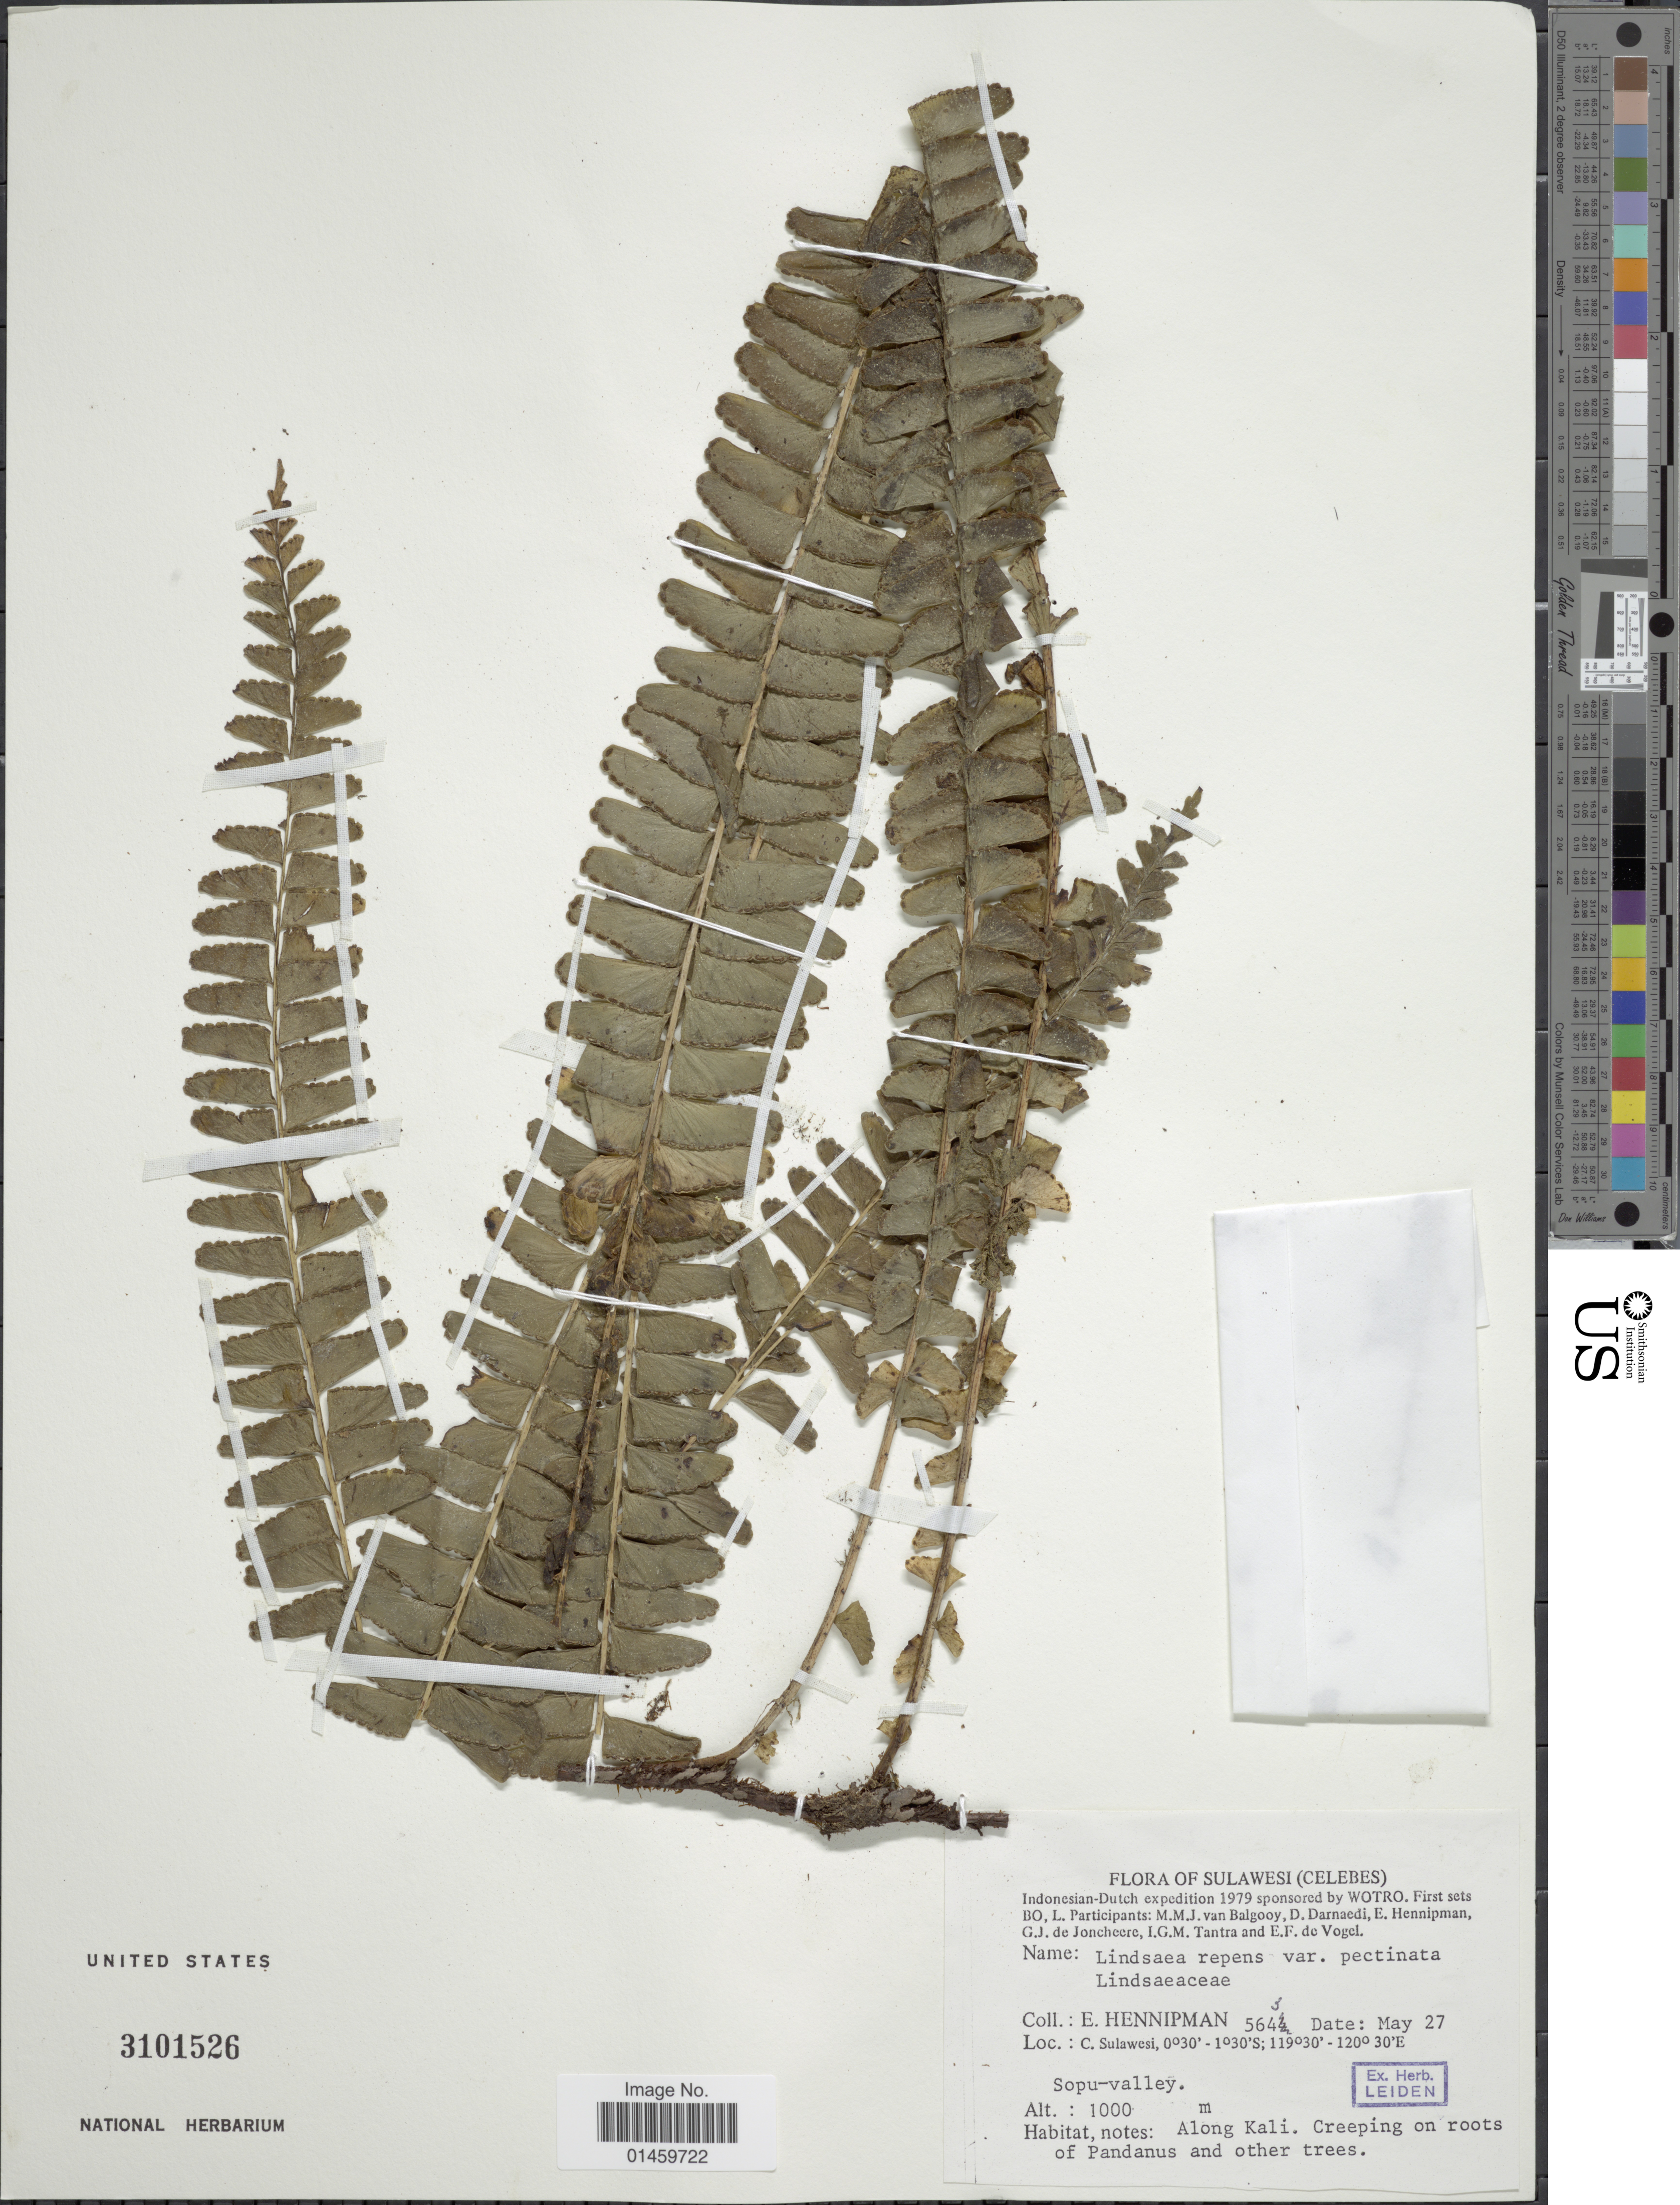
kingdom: Plantae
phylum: Tracheophyta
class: Polypodiopsida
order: Polypodiales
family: Lindsaeaceae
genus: Lindsaea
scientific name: Lindsaea repens var. pectinata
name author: (Blume) Mett.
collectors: E. Hennipman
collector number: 5643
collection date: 1979-05-27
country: Indonesia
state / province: Sulawesi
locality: Celebes. C. Sulawesi. Sopu-valley.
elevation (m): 1000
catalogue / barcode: US 3101526